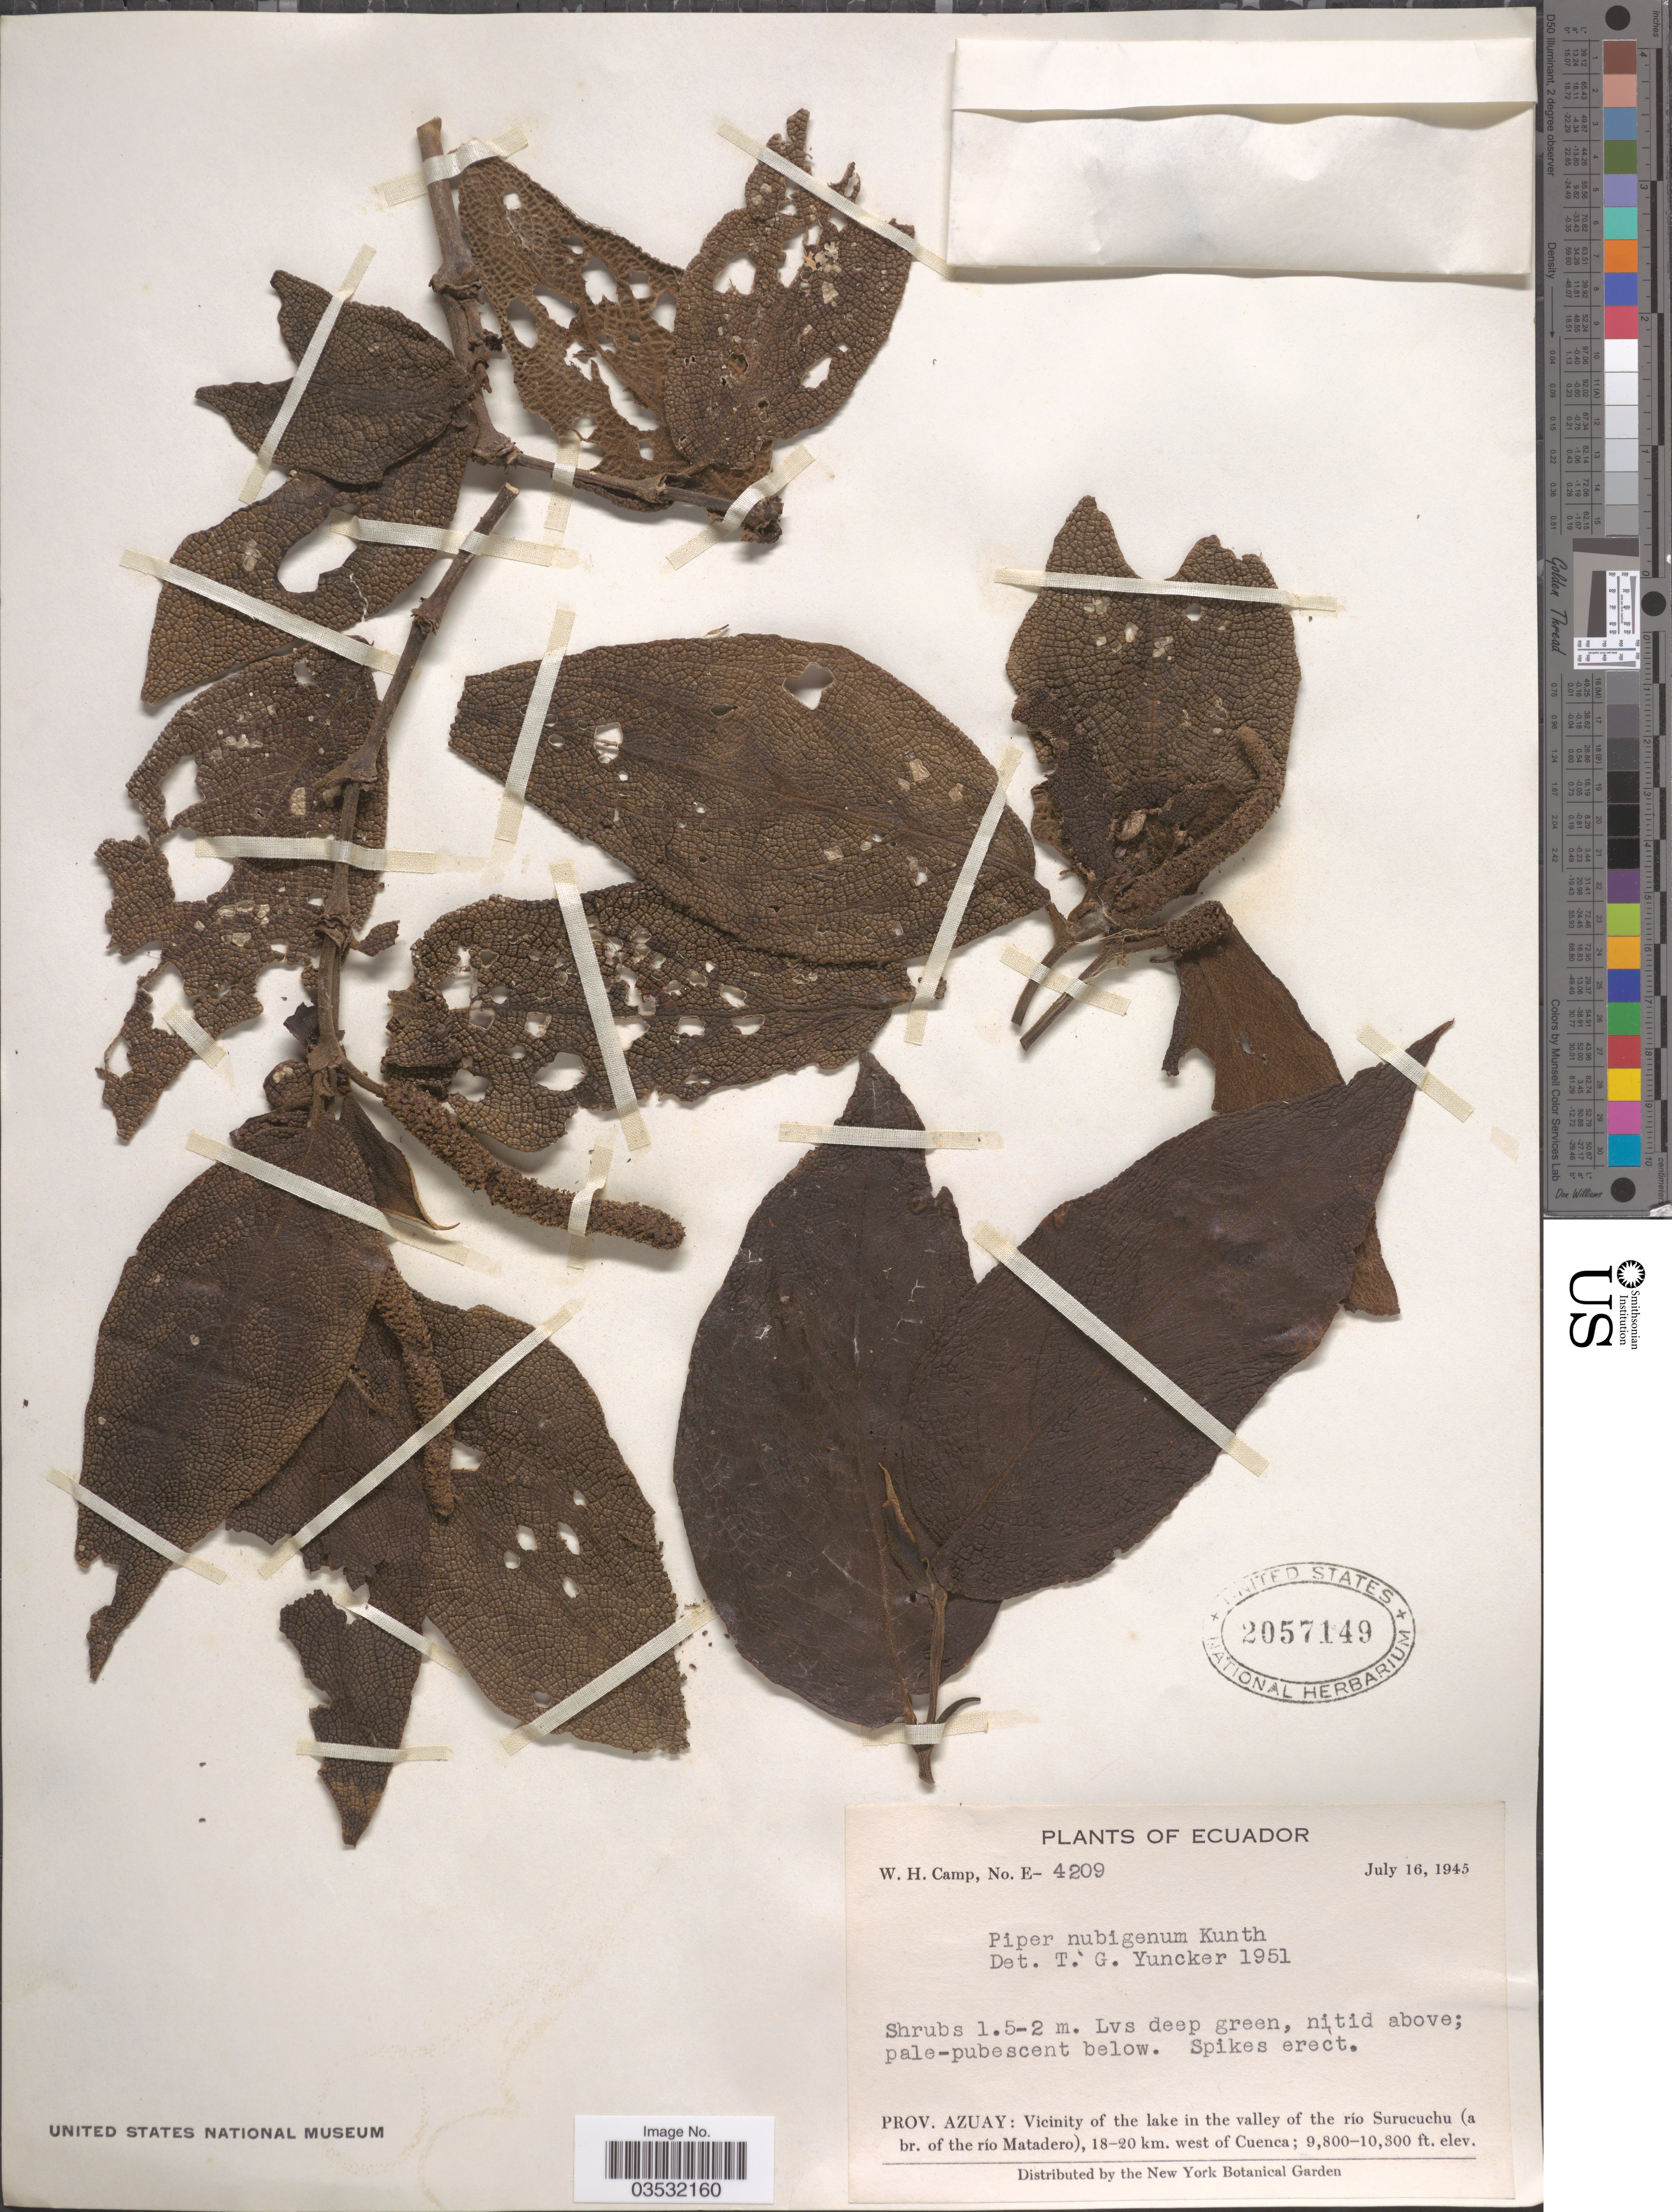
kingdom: Plantae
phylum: Tracheophyta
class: Magnoliopsida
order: Piperales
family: Piperaceae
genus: Piper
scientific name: Piper nubigenum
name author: Kunth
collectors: W. H. Camp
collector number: E-4209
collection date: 1945-07-16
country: Ecuador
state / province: Azuay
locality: Vicinity of the lake in the valley of the río Surucuchu (a br. of the río Matadero), 18-20 km. west of Cuenca.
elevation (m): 2987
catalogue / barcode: US 2057149